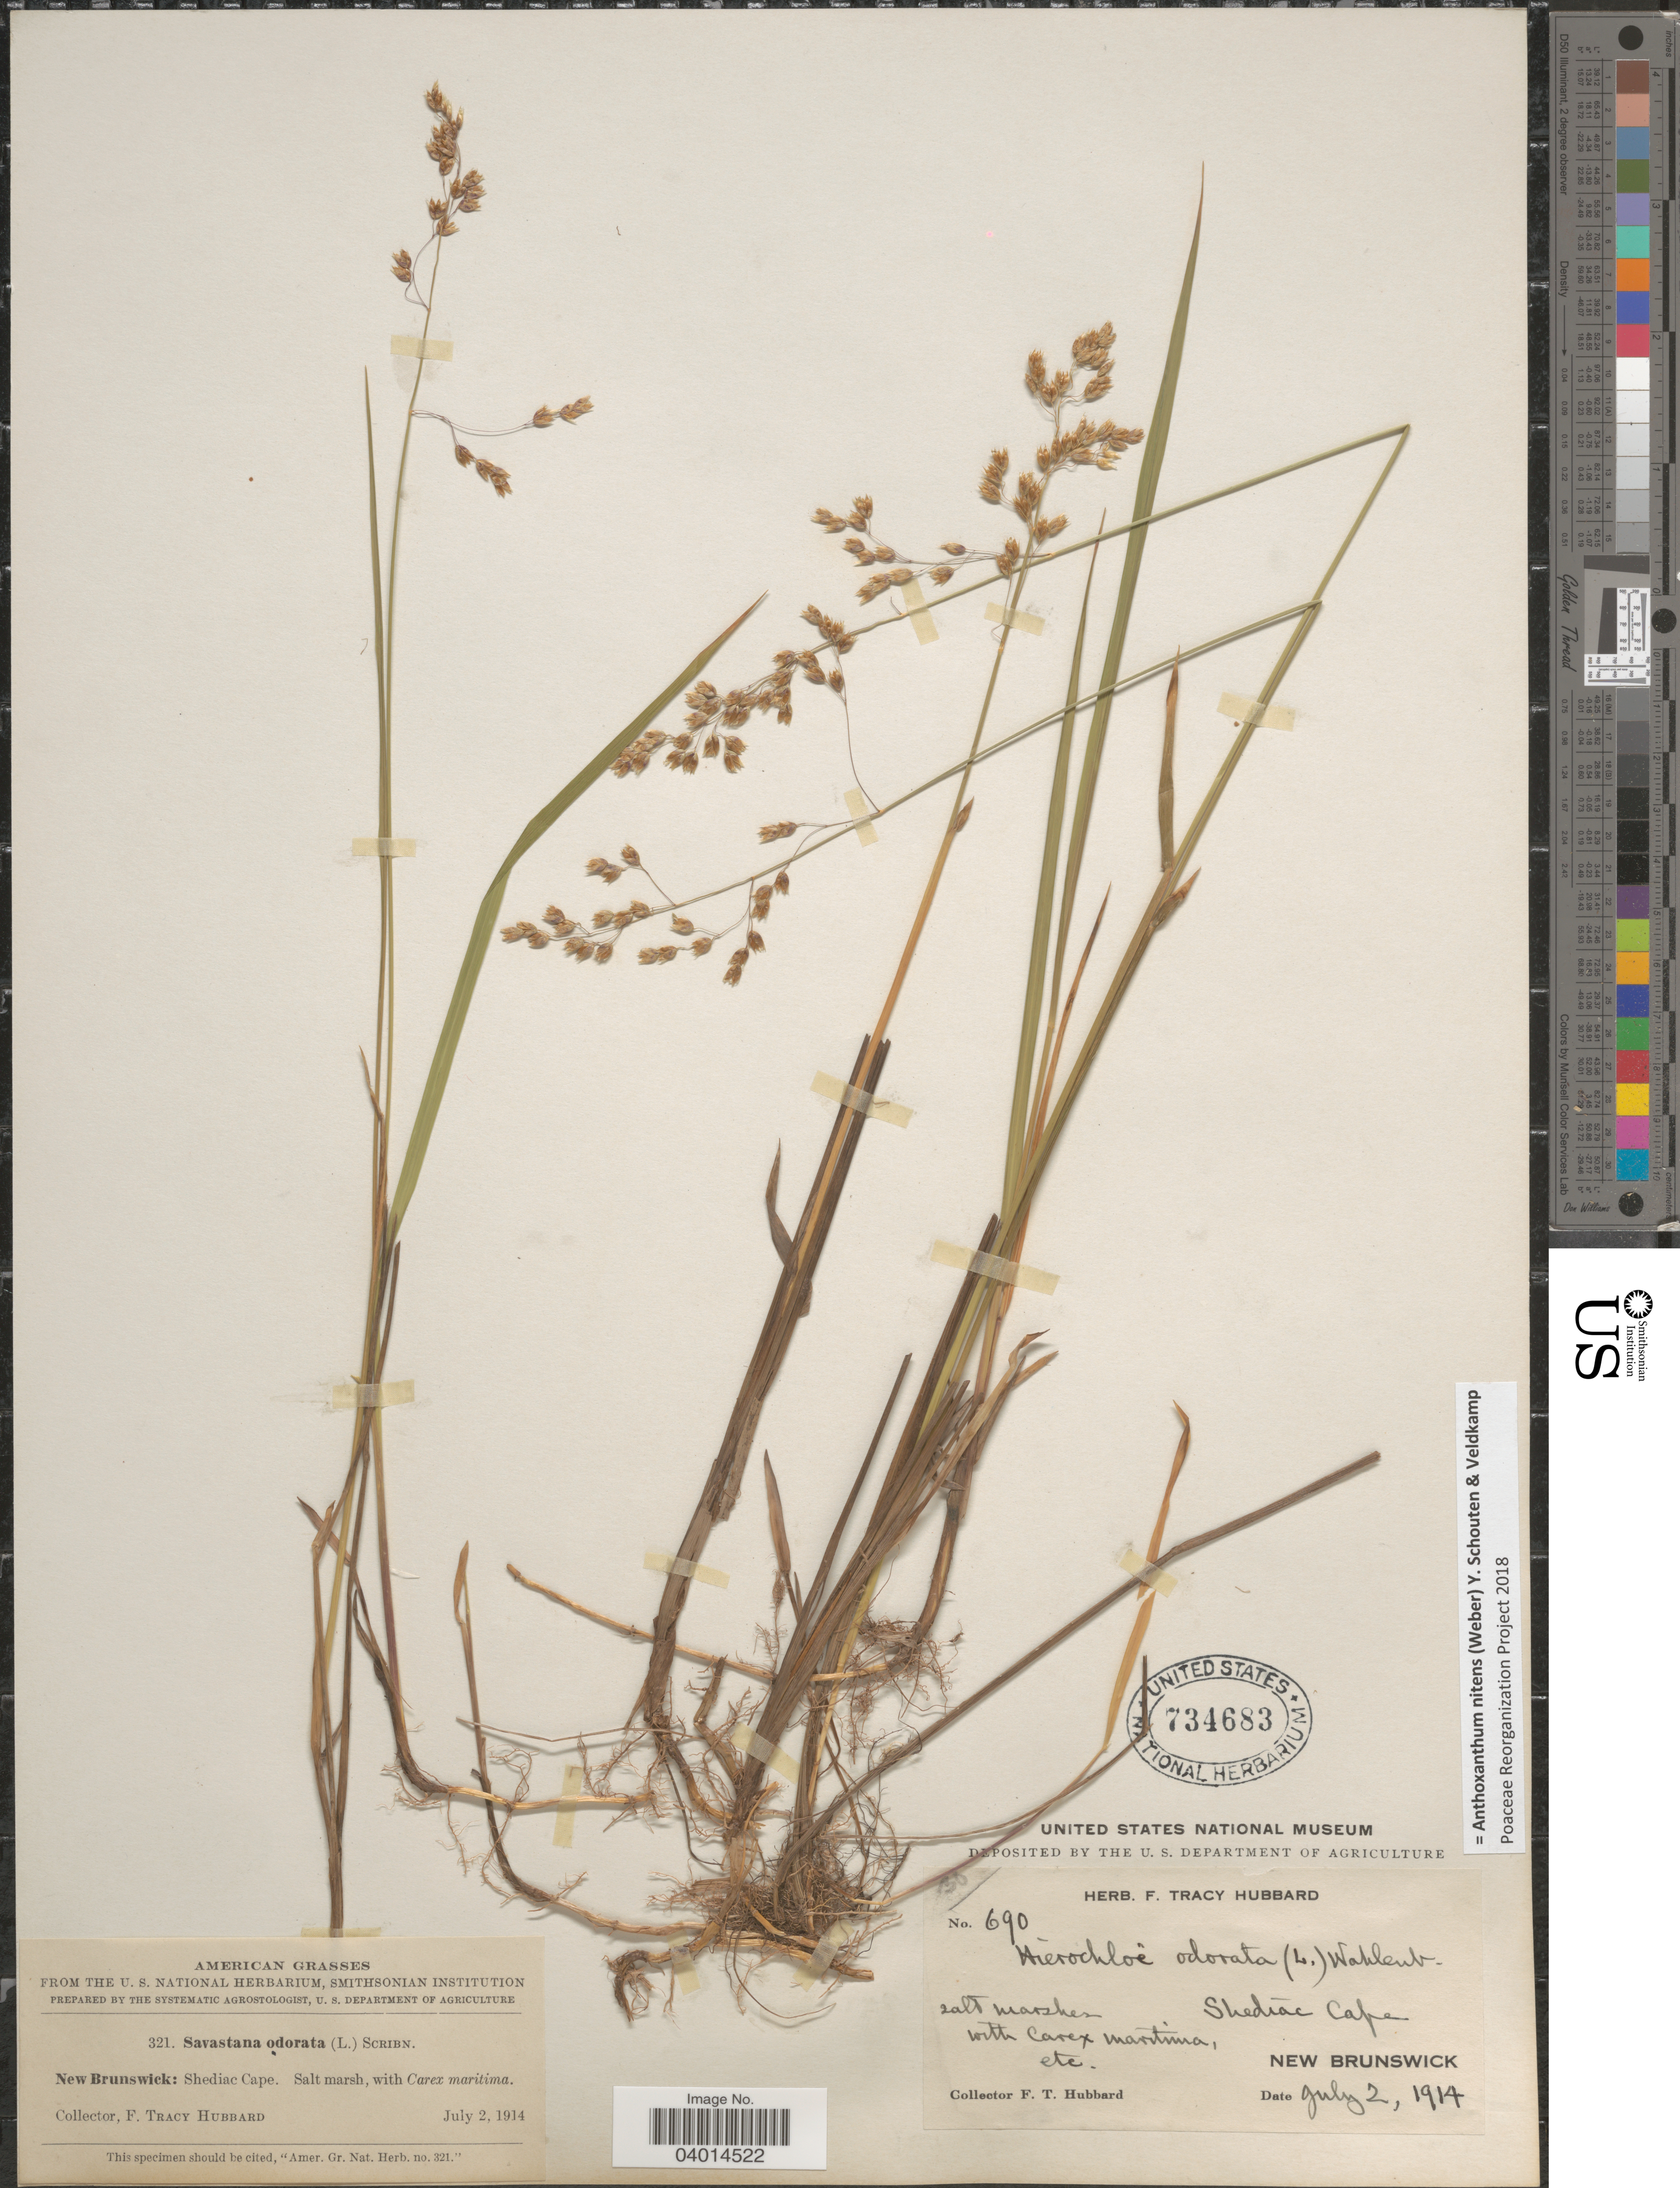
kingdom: Plantae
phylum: Tracheophyta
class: Liliopsida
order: Poales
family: Poaceae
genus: Anthoxanthum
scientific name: Anthoxanthum nitens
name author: (G.H. Weber) R.T.A. Schouten & Veldkamp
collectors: F. T. Hubbard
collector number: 321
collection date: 1914-07-02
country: Canada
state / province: New Brunswick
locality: American. Shediac Cape.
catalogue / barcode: US 734683